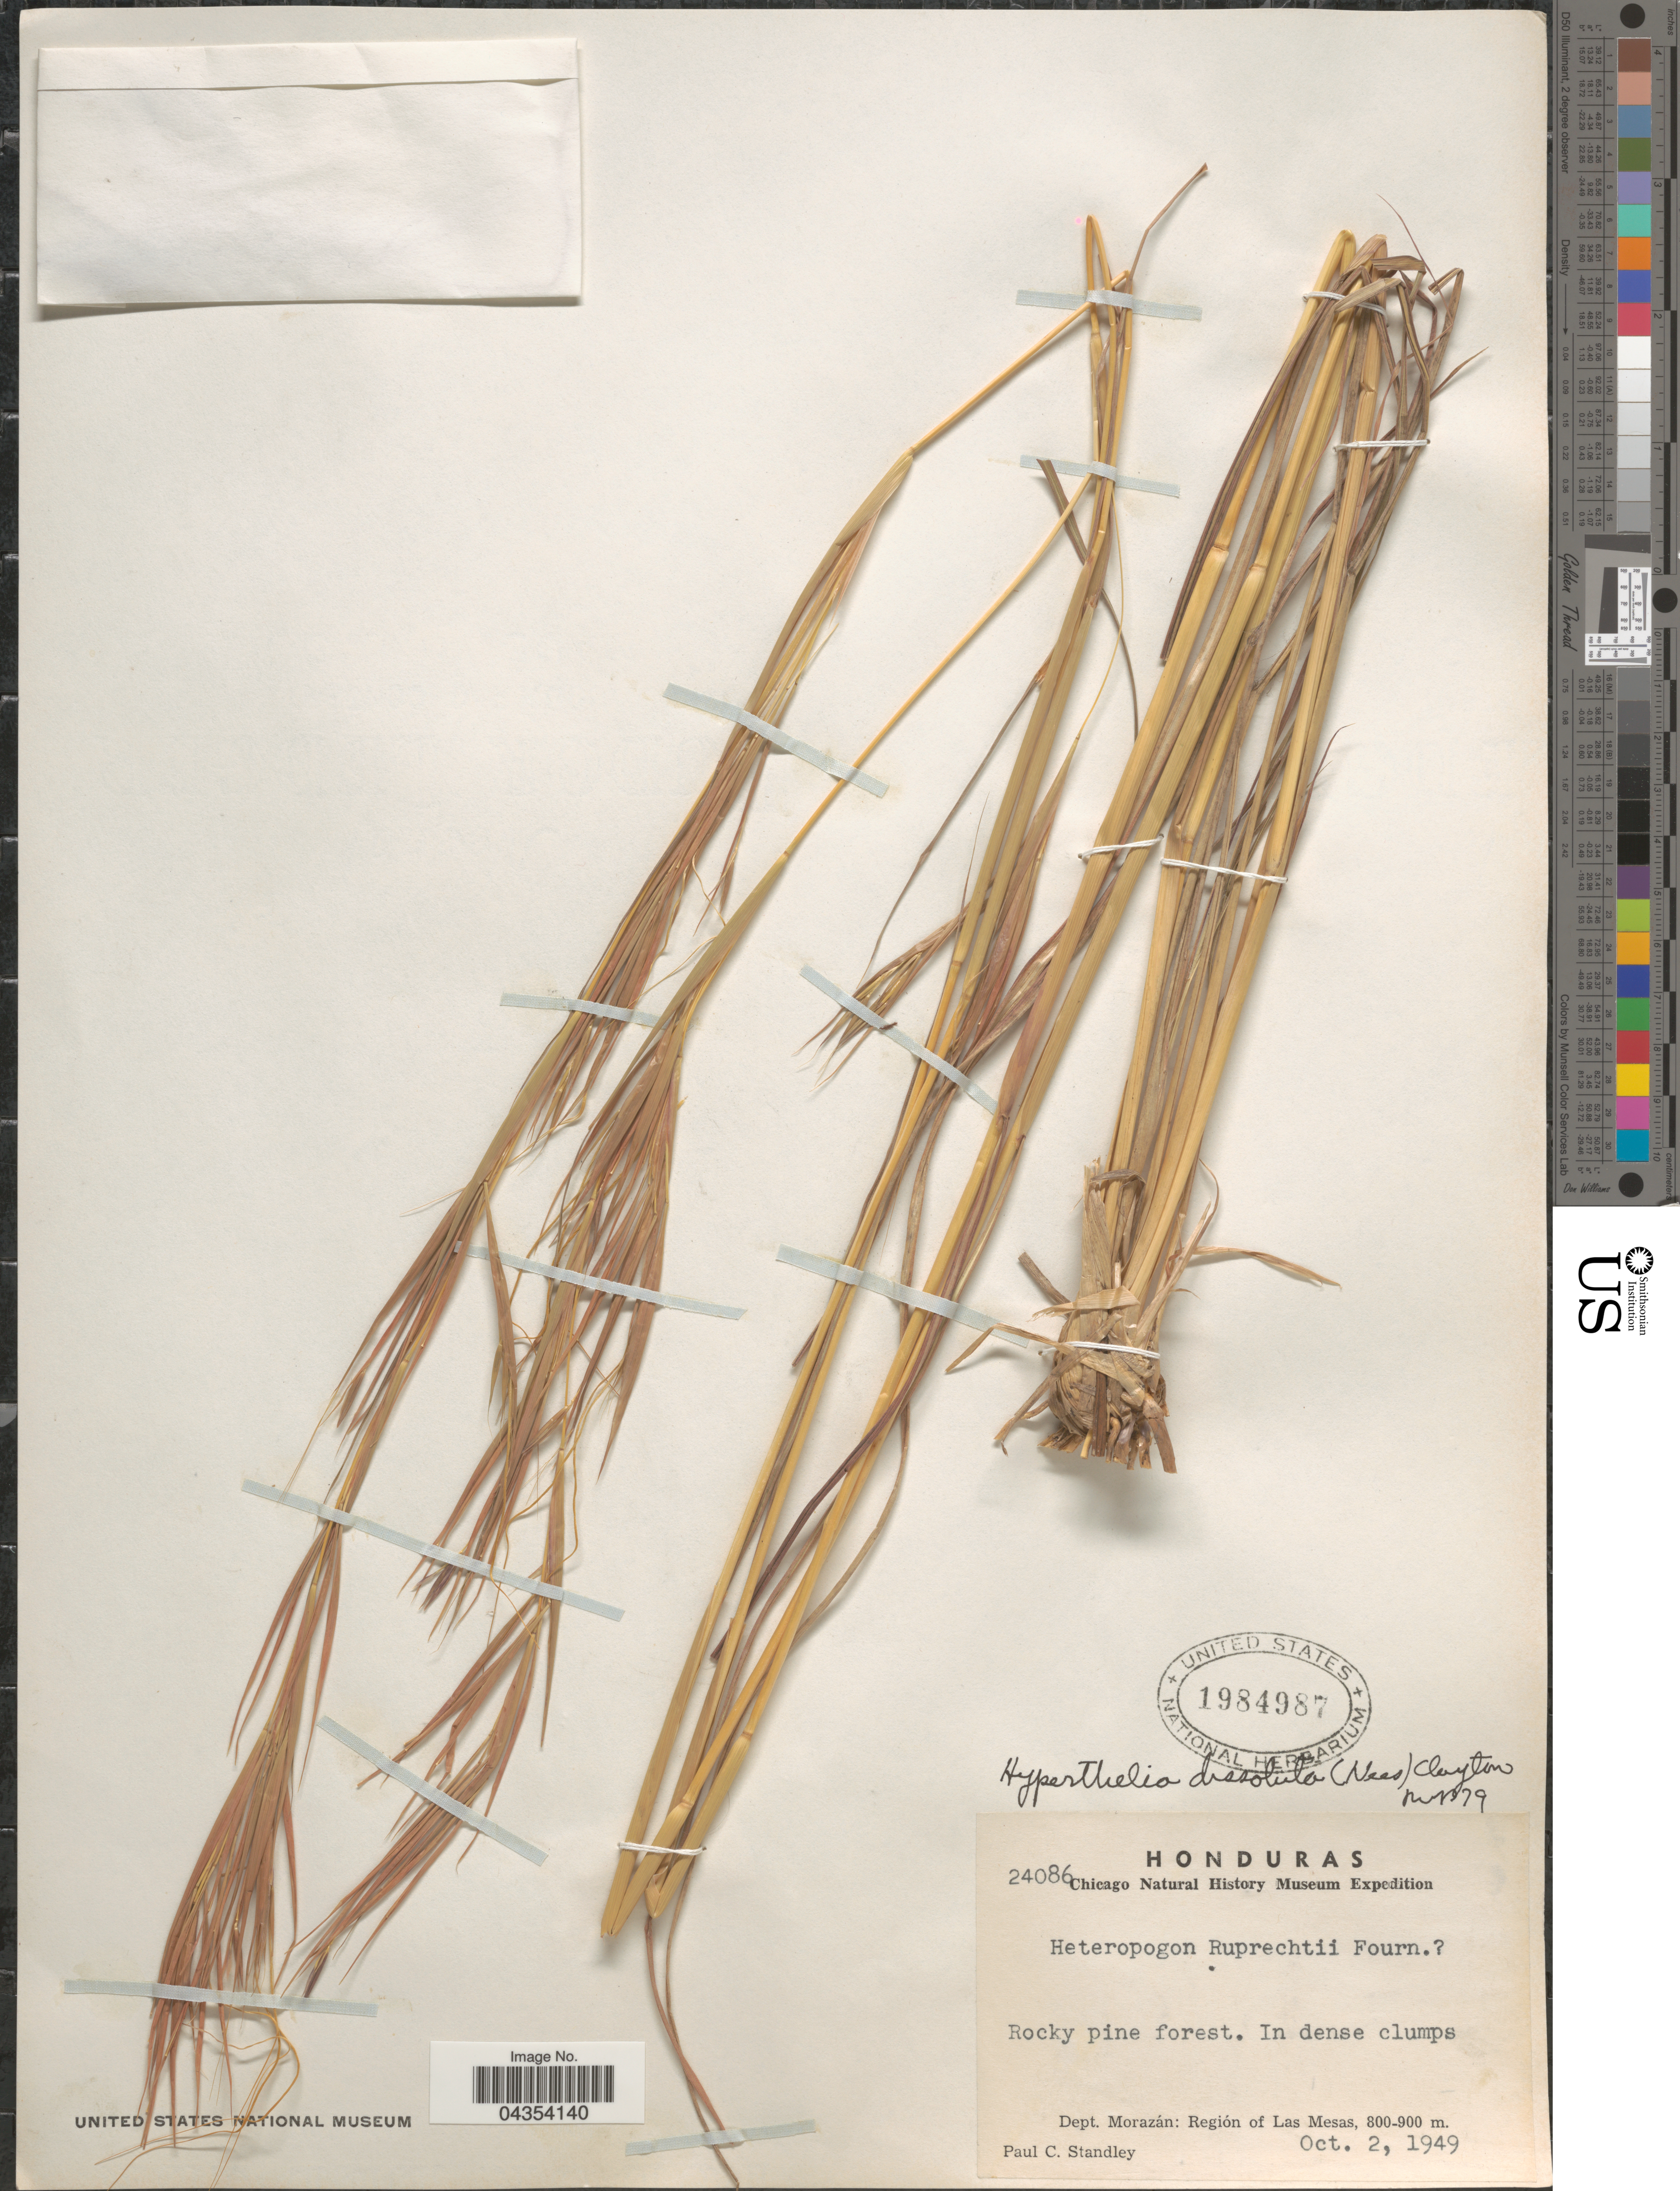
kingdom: Plantae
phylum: Tracheophyta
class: Liliopsida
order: Poales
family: Poaceae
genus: Hyperthelia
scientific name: Hyperthelia dissoluta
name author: (Nees ex Steud.) Clayton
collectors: P. C. Standley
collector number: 24086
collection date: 1949-10-02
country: Honduras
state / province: Fco. Morazán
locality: Chicago Natural History Museum Expedition. Dept. Morazán: Región of La Mesas.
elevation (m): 800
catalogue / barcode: US 1984987